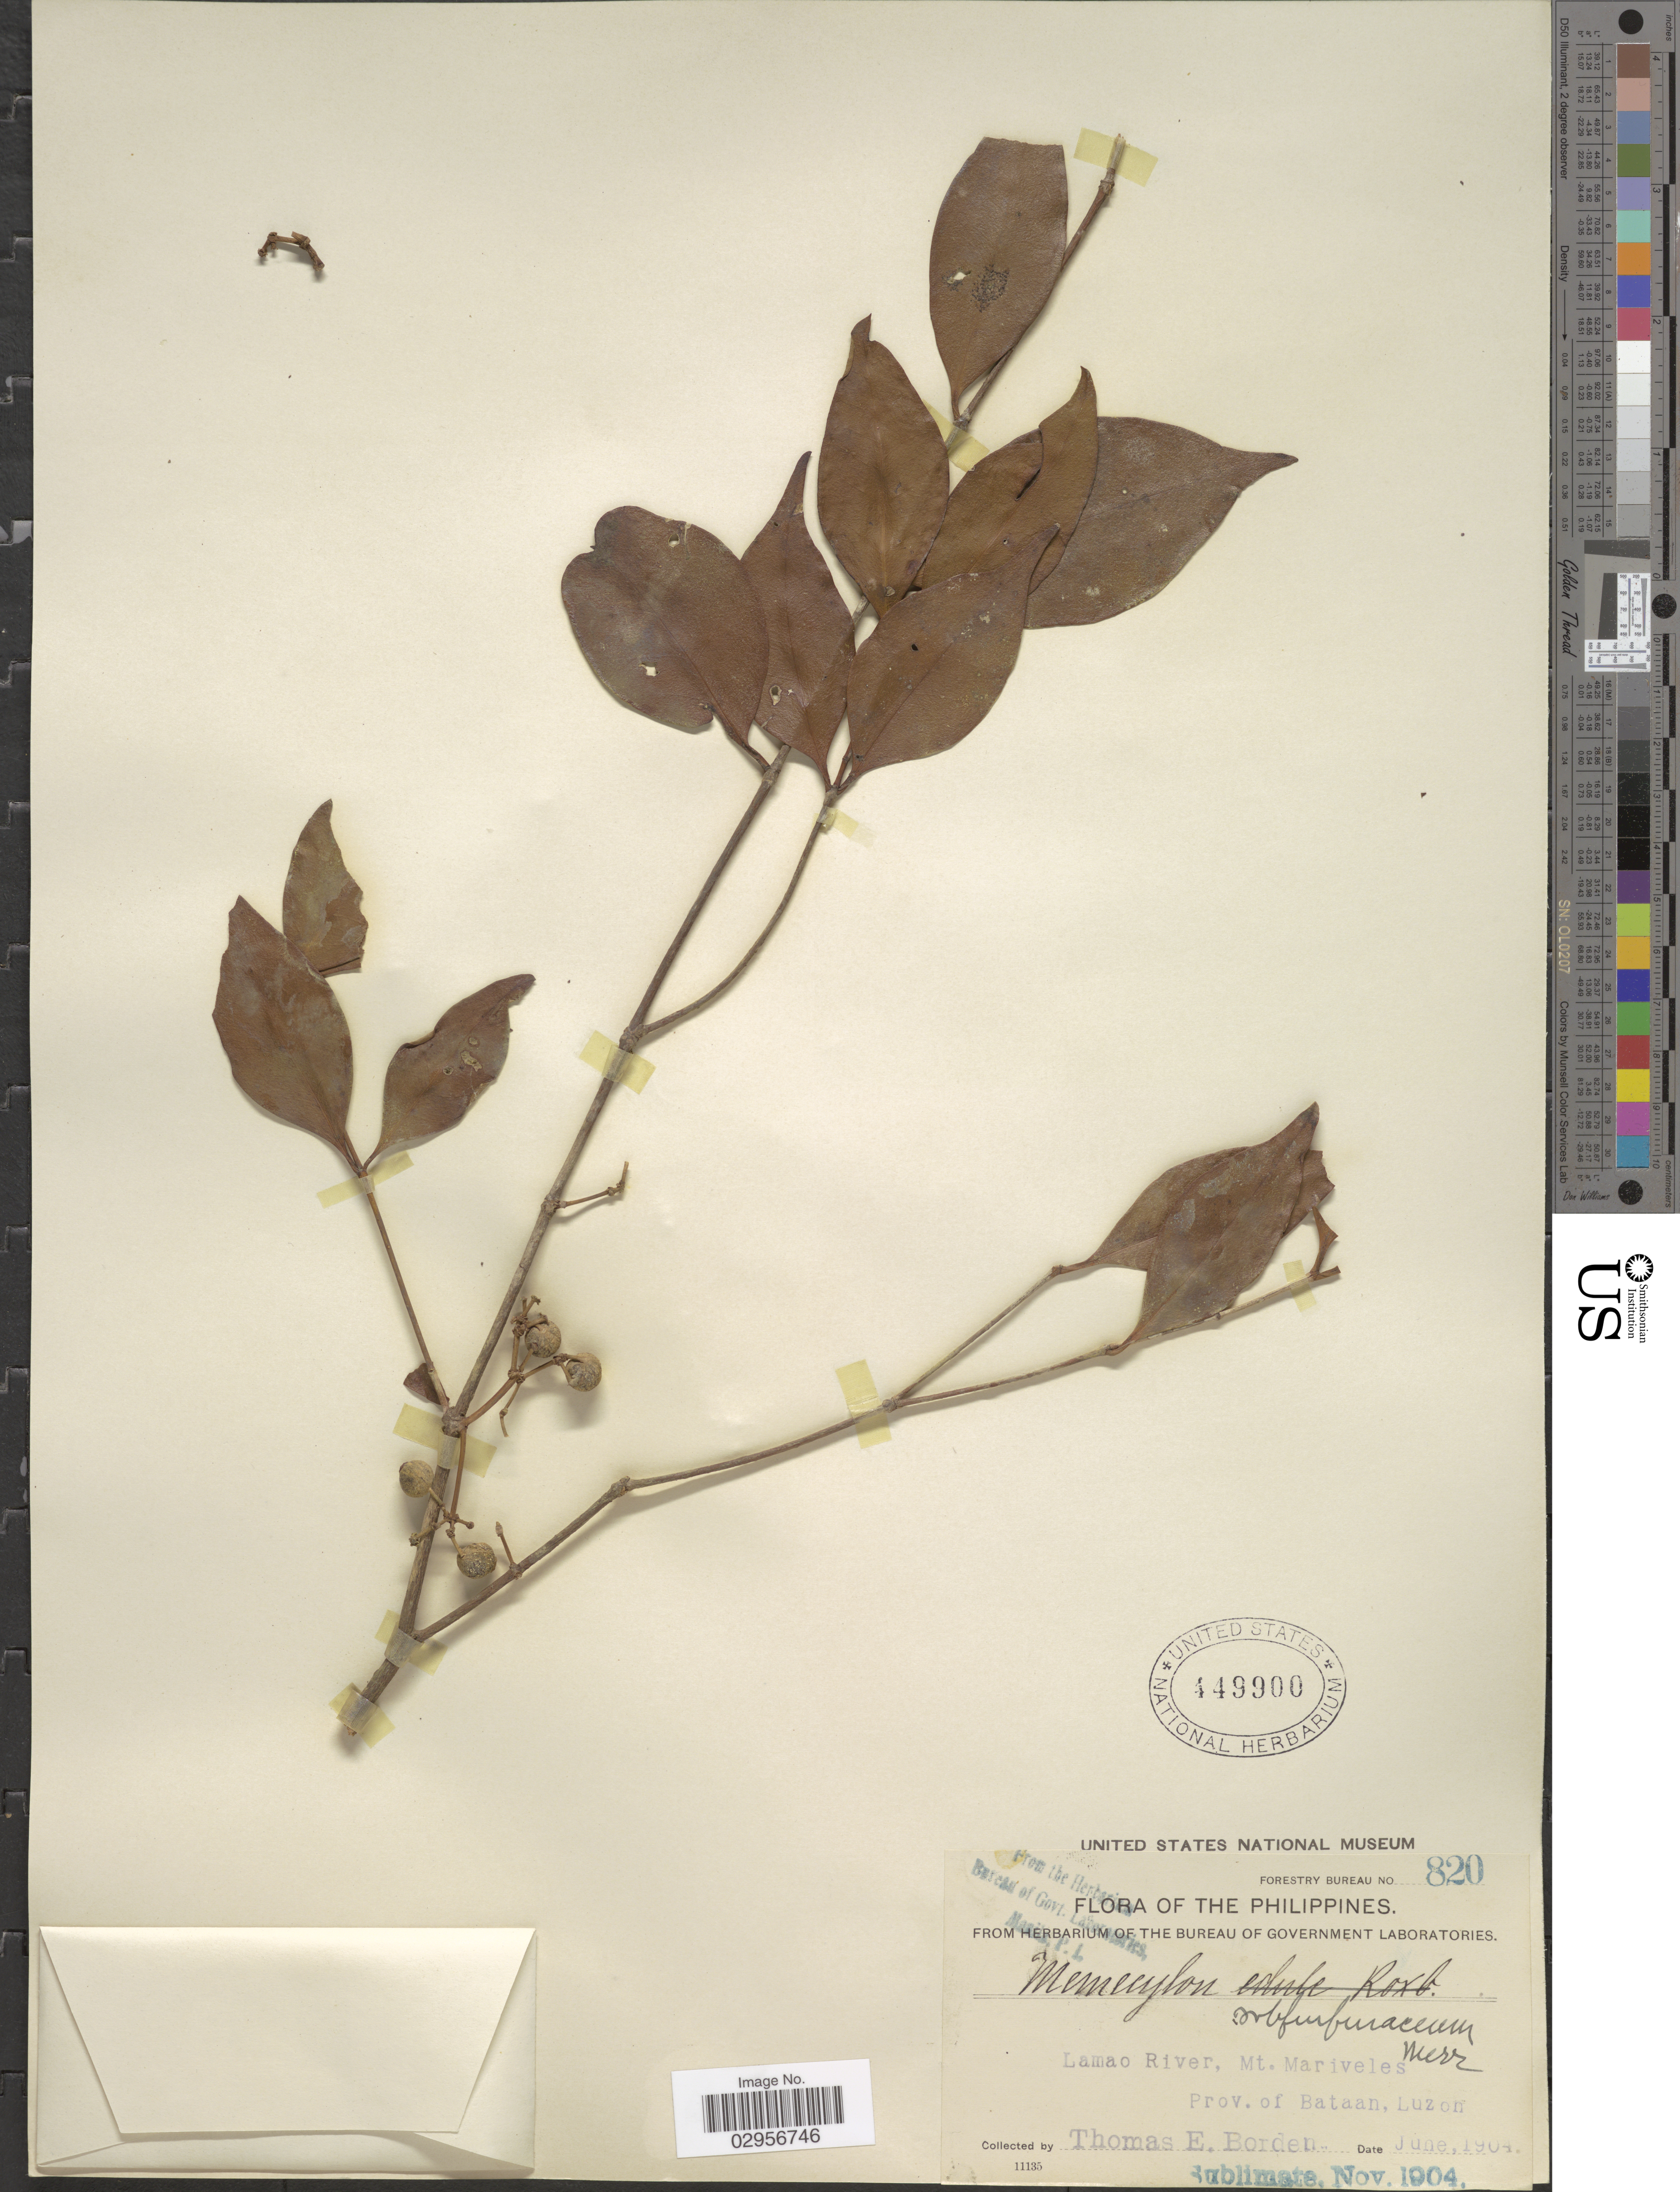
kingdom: Plantae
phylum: Tracheophyta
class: Magnoliopsida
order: Myrtales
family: Melastomataceae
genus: Memecylon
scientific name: Memecylon subfurfuraceum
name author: Merr.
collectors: T. E. Borden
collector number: Forestry Bureau 820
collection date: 1904-06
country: Philippines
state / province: Central Luzon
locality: Lamao River, Mt. Mariveles, Prov. of Bataan, Luzon.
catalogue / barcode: US 449900